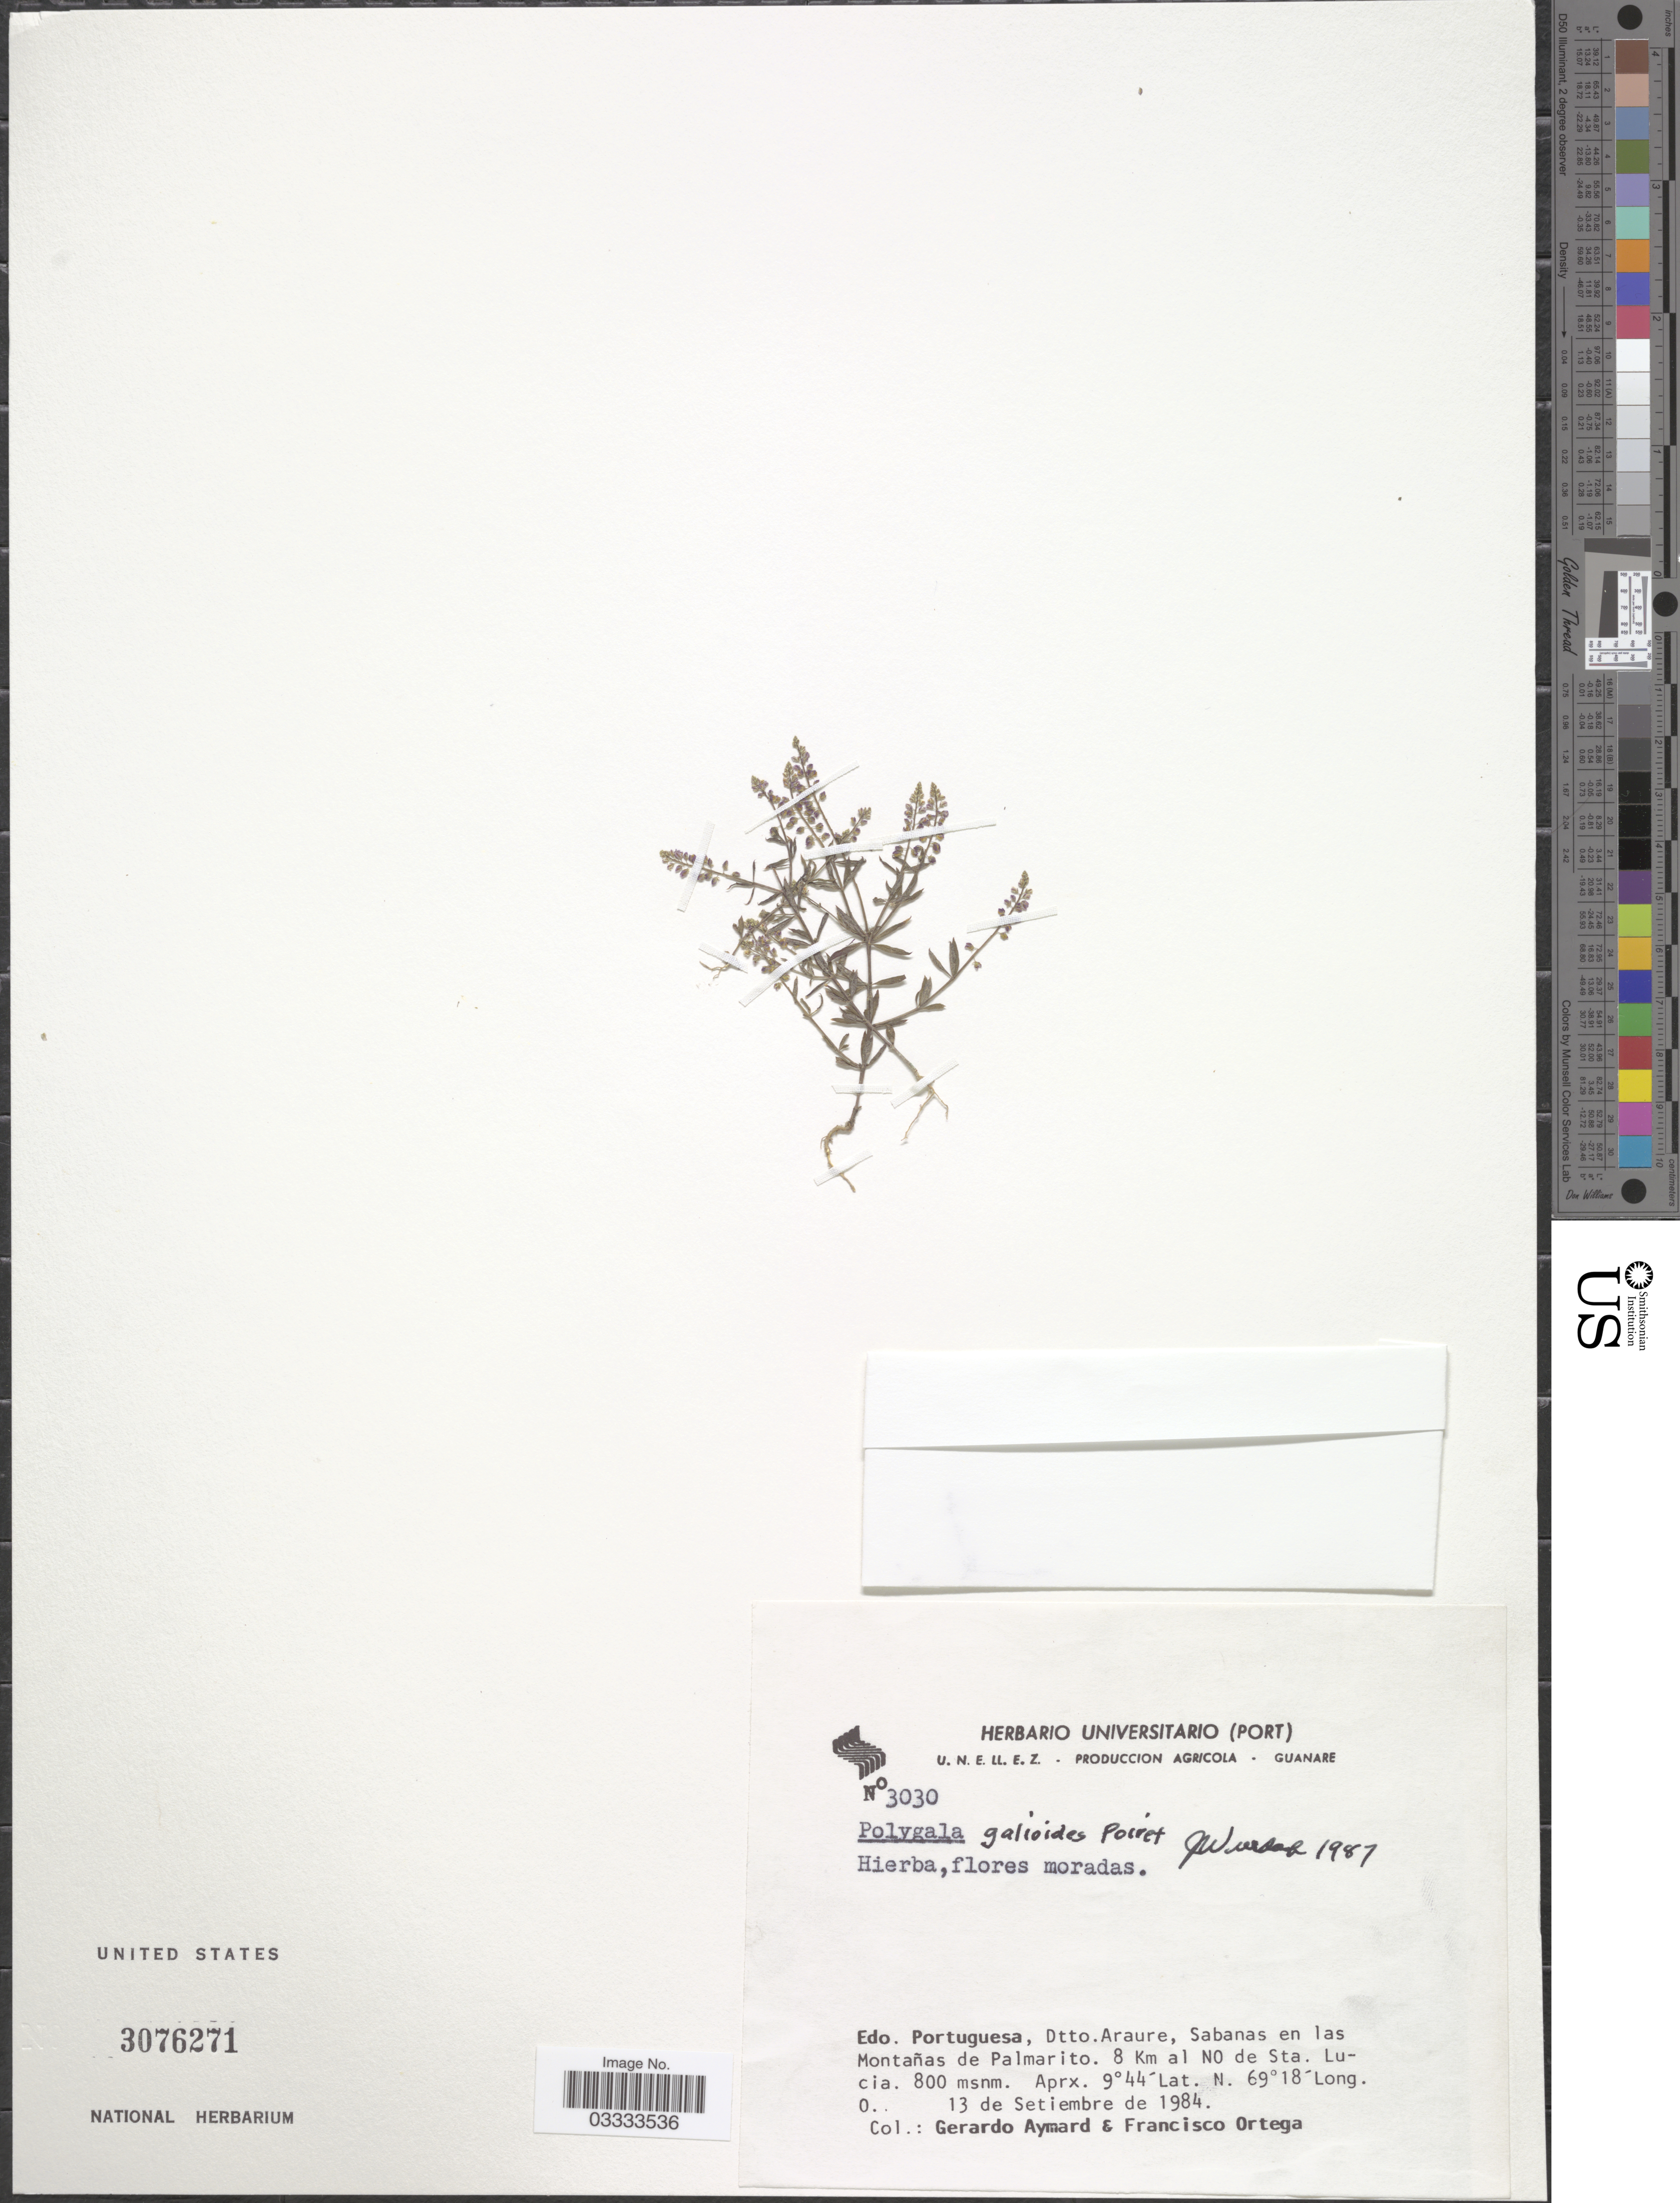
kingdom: Plantae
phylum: Tracheophyta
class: Magnoliopsida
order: Fabales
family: Polygalaceae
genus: Polygala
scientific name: Polygala galioides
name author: Poir.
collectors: G. A. Aymard & F. J. Ortega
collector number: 3030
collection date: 1984-09-13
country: Venezuela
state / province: Portuguesa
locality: Dtto. Araure, Sabanas en las Montañas de Palmarito. 8 Km al NO de Sta. Lucia.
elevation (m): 800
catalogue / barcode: US 3076271